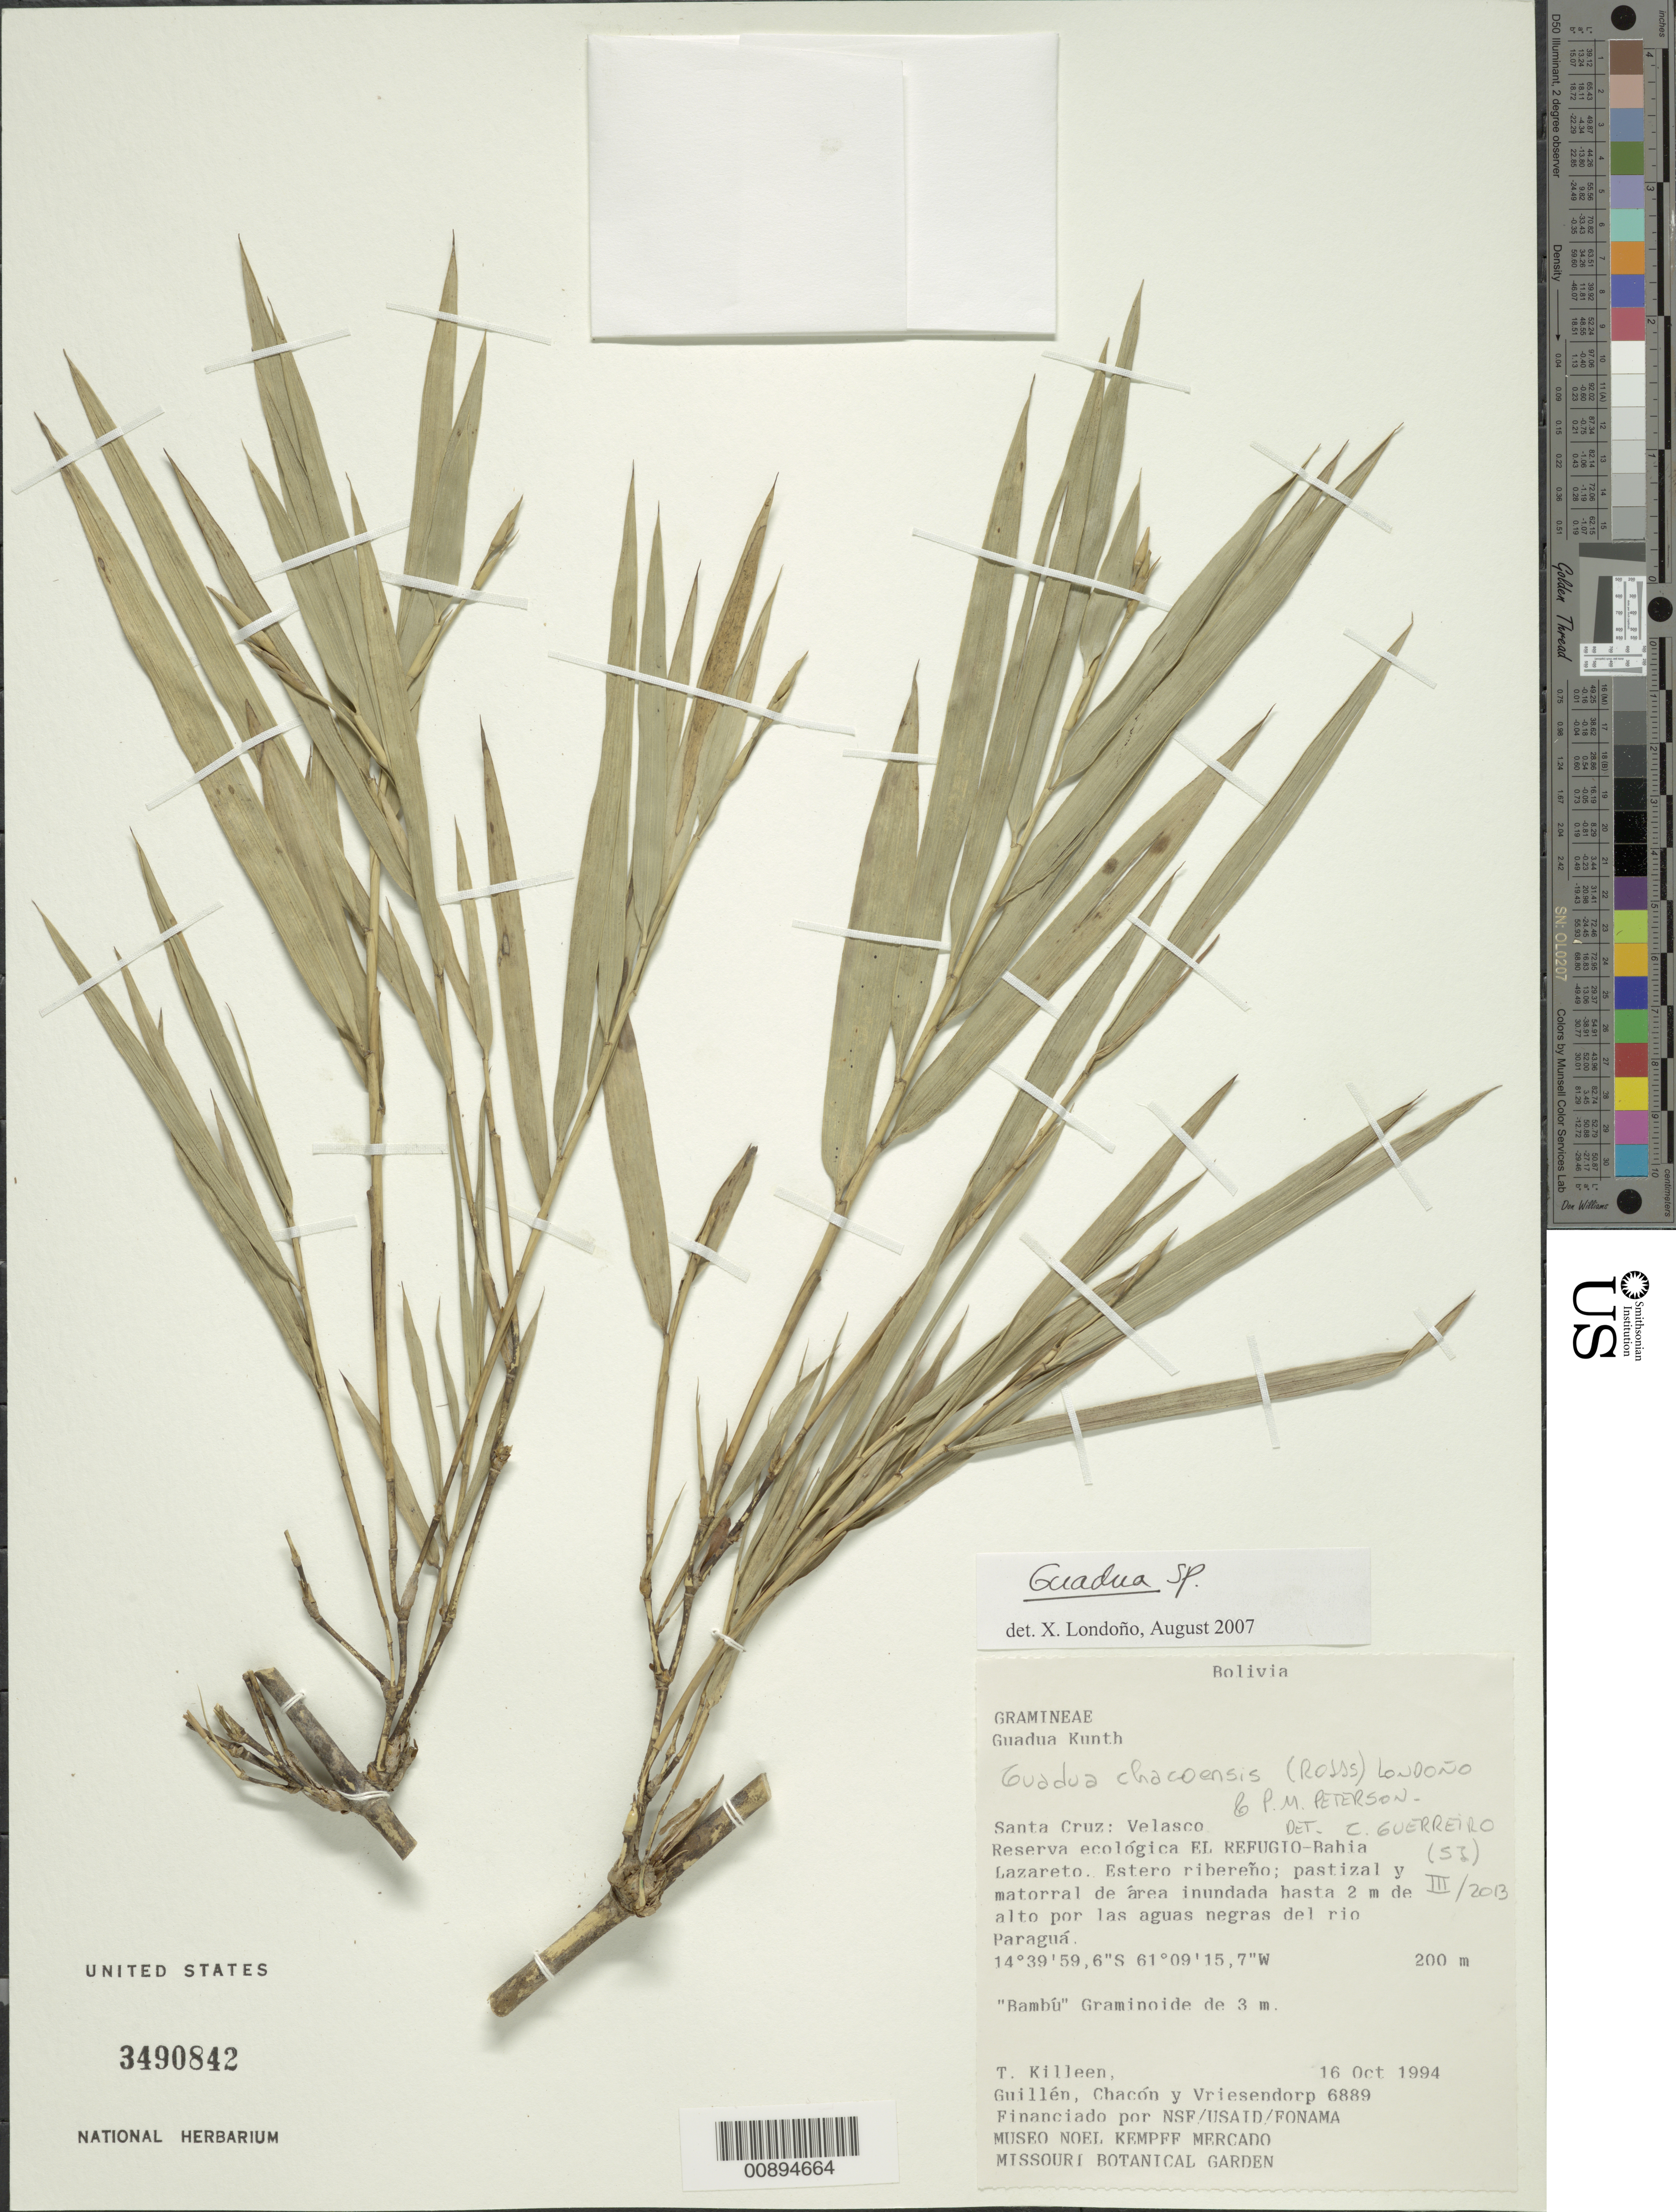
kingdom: Plantae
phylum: Tracheophyta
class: Liliopsida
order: Poales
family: Poaceae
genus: Guadua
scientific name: Guadua chacoensis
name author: (Rojas) Londoño & P.M. Peterson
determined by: Londoño, X., (TULV), Jardin Botanico "Juan Maria Cespedes"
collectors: T. Killeen, -- Guillen, -. Chacon & C. Vriesendorp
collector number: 6889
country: Bolivia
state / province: Santa Cruz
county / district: Velasco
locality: Reserva ecologica El Refugio, Bahia Lazareto.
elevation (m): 200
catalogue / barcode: US 3490842